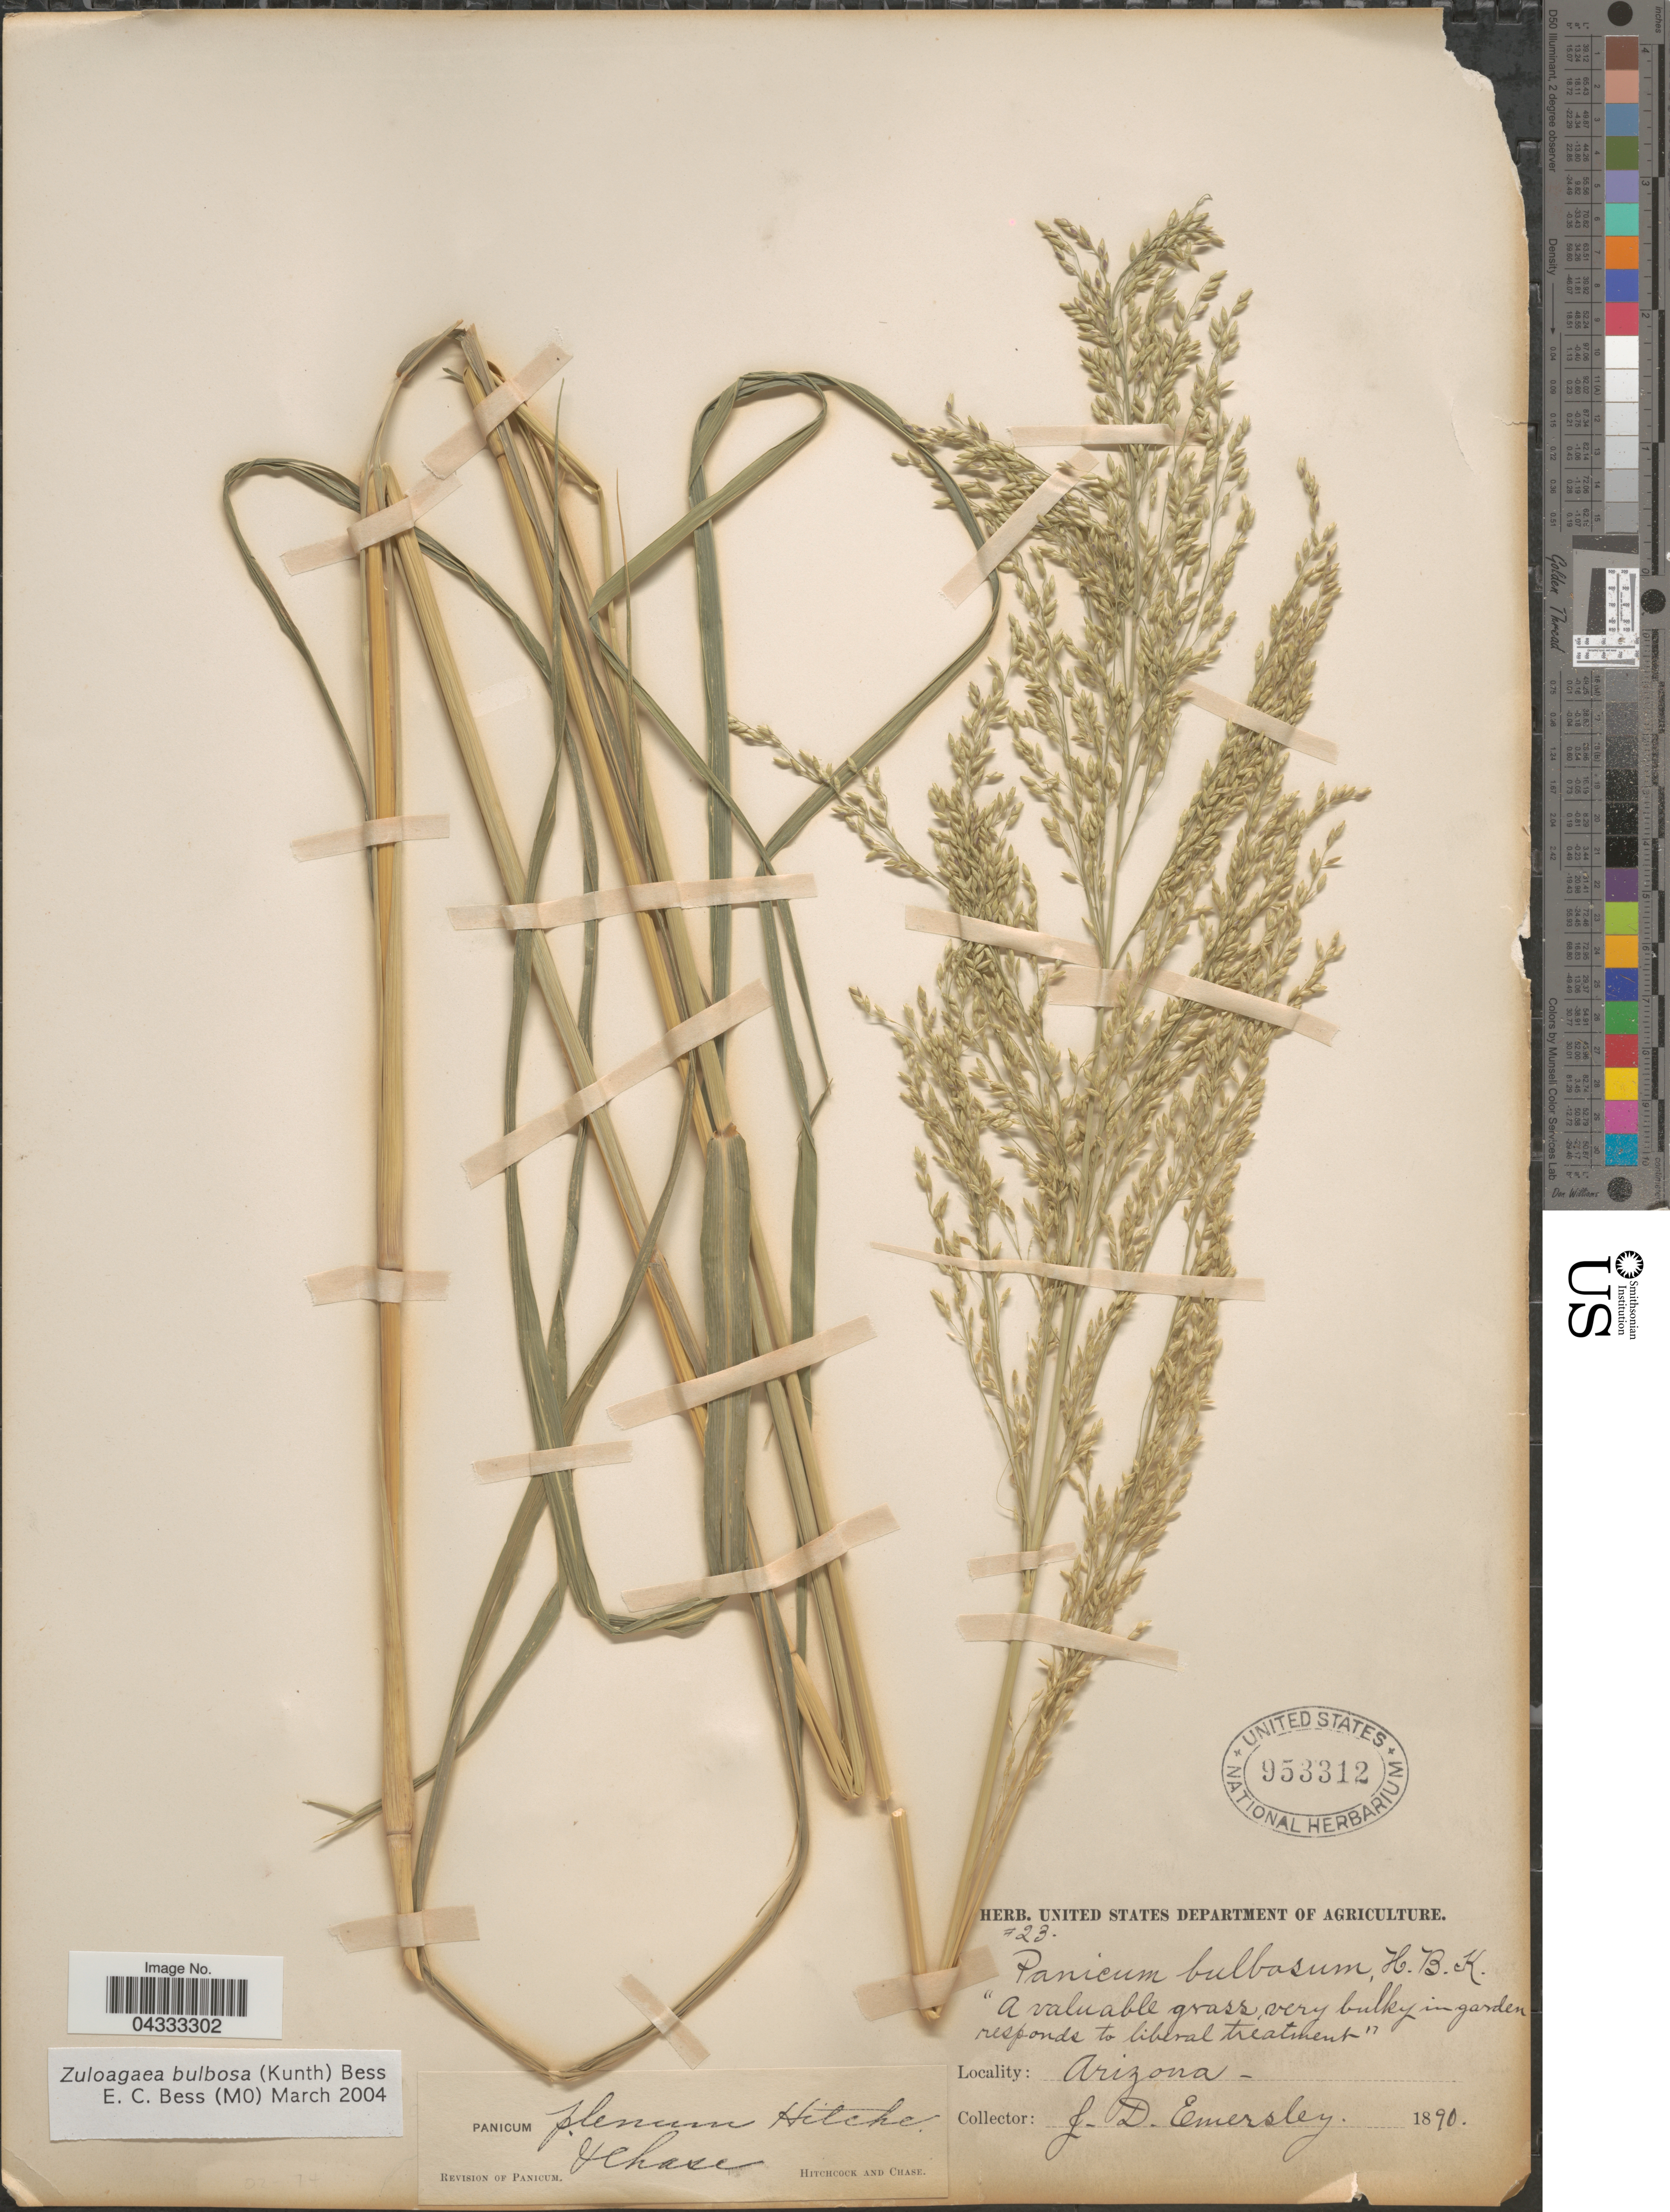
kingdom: Plantae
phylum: Tracheophyta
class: Liliopsida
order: Poales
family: Poaceae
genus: Zuloagaea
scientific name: Zuloagaea bulbosa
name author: (Kunth) E. Bess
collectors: J. Emersley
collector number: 23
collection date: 1890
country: United States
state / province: Arizona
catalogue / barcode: US 953312